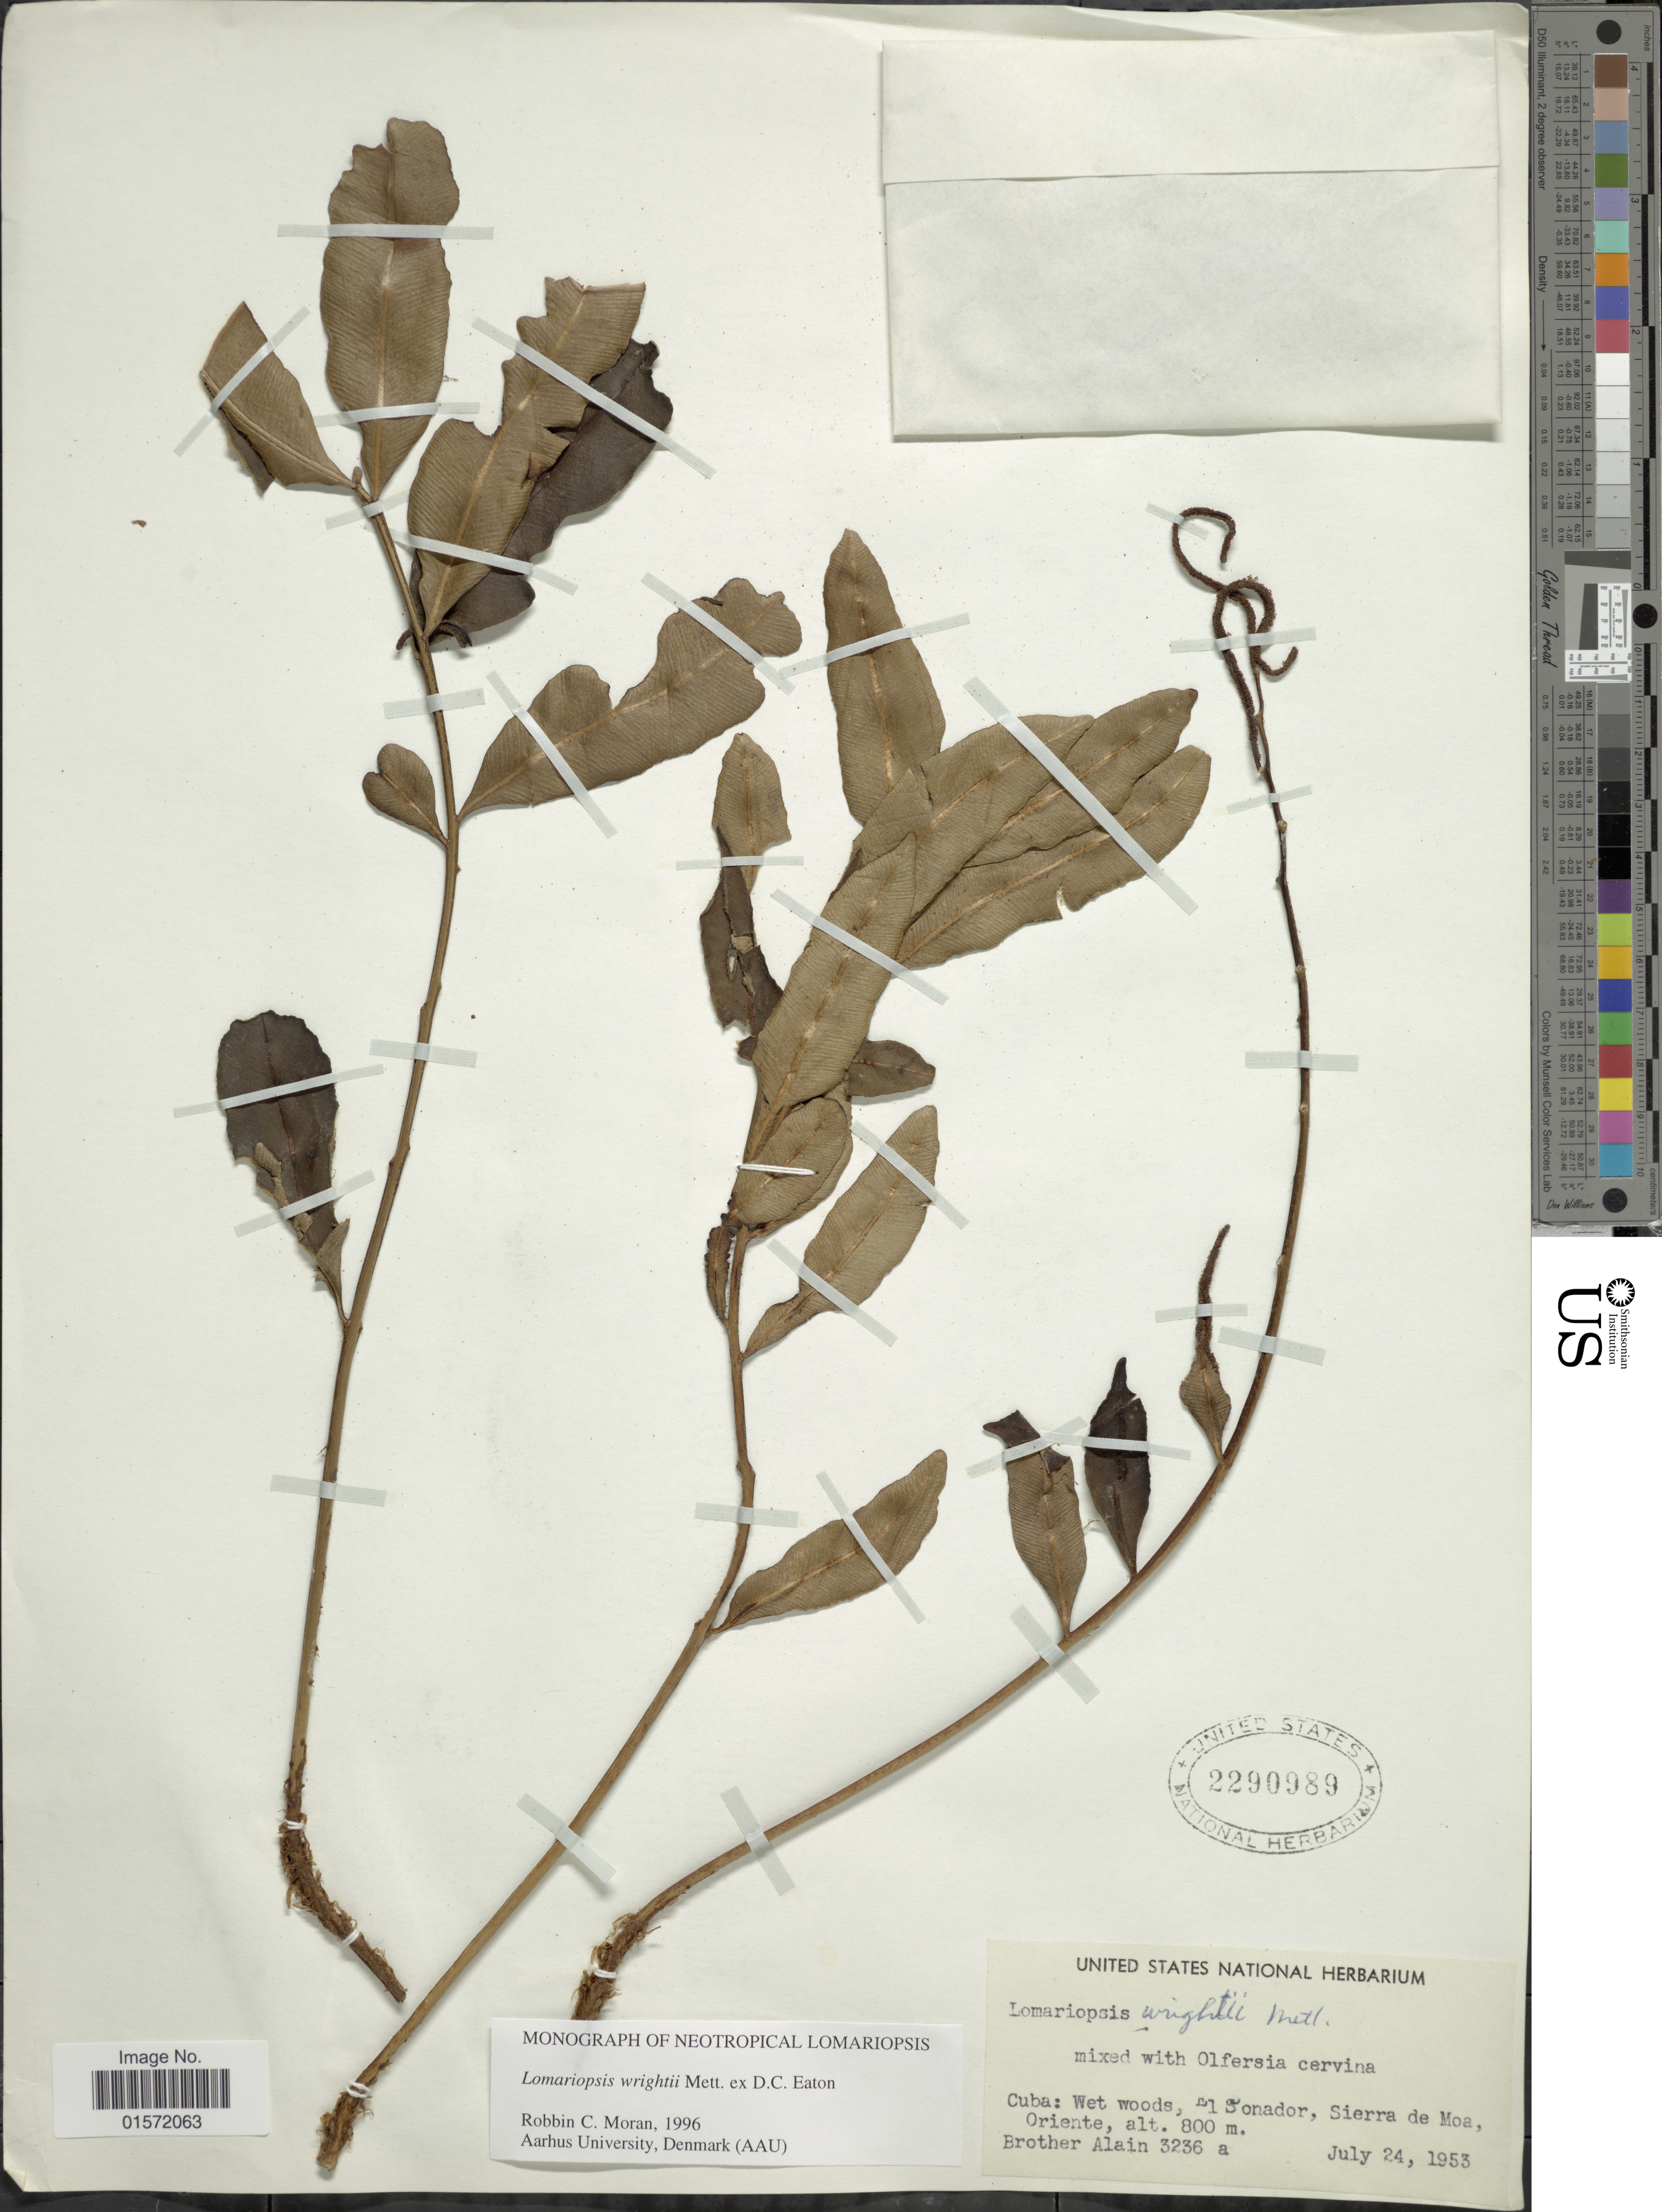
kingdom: Plantae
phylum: Tracheophyta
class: Polypodiopsida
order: Polypodiales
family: Lomariopsidaceae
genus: Lomariopsis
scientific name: Lomariopsis wrightii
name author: Mett. ex D.C. Eaton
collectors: Bro. Alain - DO NOT USE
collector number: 3236a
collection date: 1953-07-24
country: Cuba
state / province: Oriente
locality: Wet woods, El Sonador, Sierra de Moa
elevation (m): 800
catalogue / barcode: US 2290989